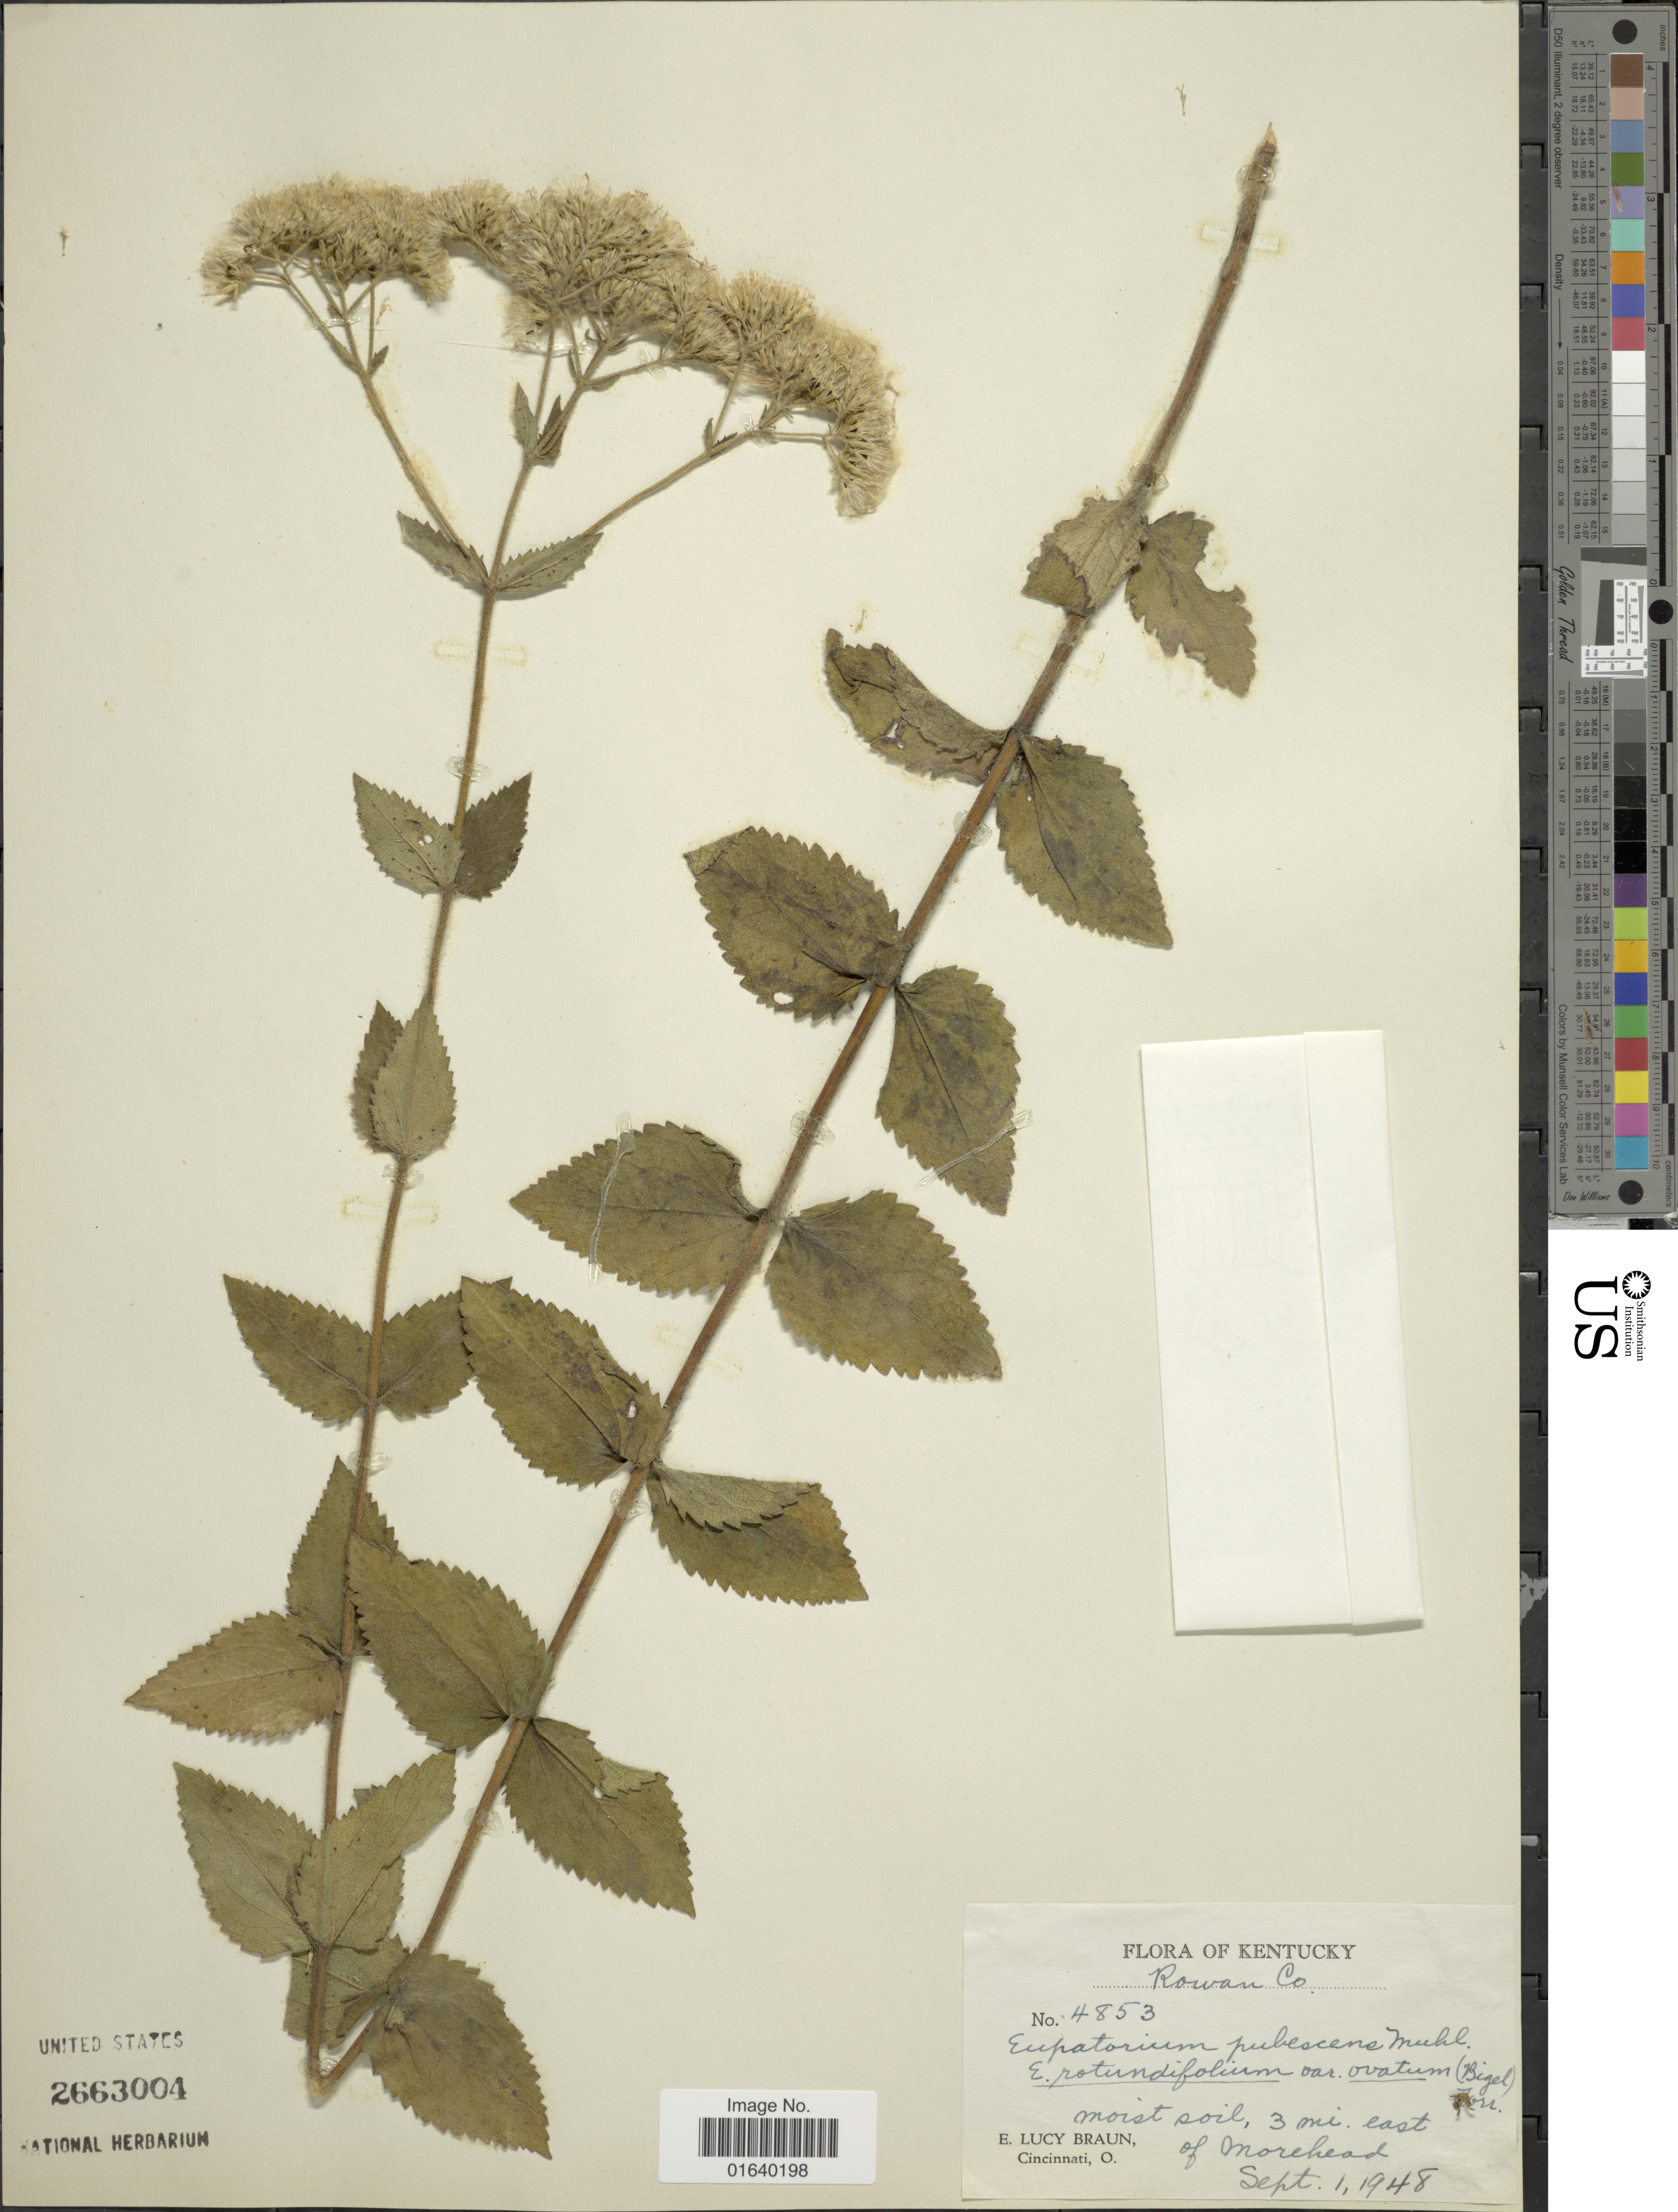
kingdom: Plantae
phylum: Tracheophyta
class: Magnoliopsida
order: Asterales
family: Asteraceae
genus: Eupatorium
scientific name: Eupatorium rotundifolium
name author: L.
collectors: E. L. Braun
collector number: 4853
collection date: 1948-09-01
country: United States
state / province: Kentucky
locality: Rowan Co, moist soil, 3 mi. east of Onorehead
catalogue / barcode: US 2663004